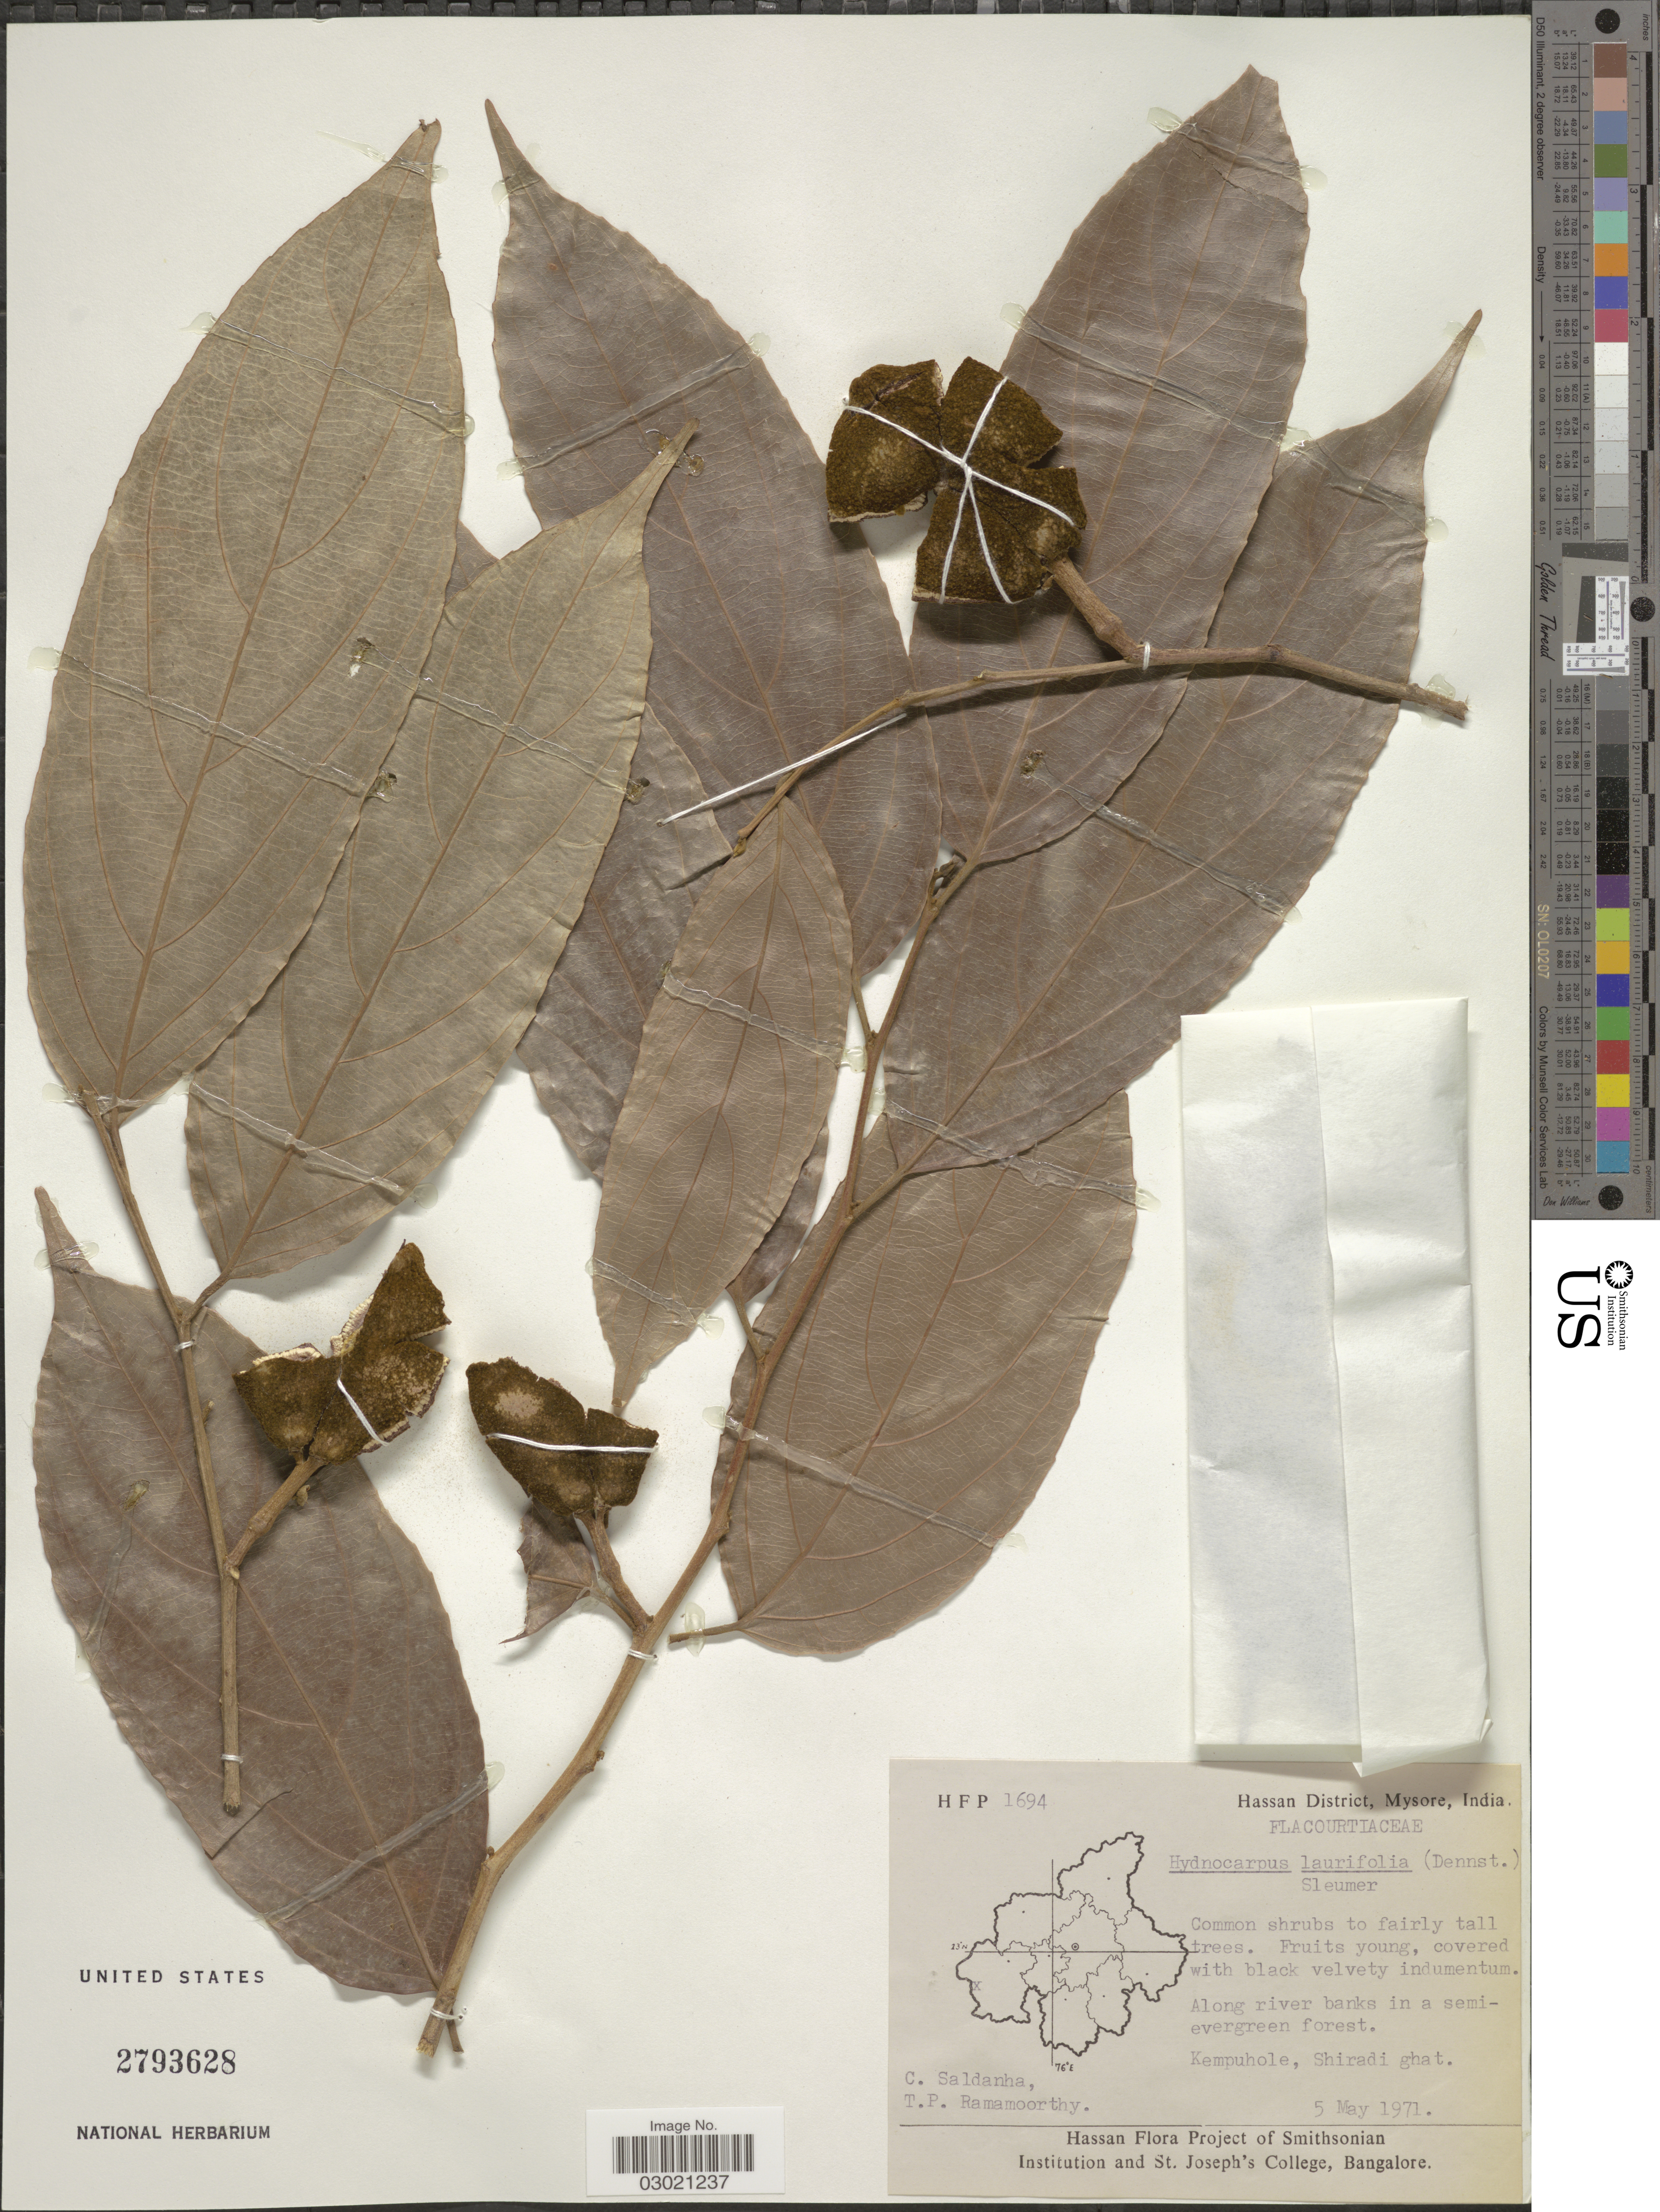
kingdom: Plantae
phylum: Tracheophyta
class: Magnoliopsida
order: Malpighiales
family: Achariaceae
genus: Hydnocarpus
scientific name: Hydnocarpus wightianus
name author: Blume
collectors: C. Saldanha & T. P. Ramamoorthy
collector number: HFP1694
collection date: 1971-05-05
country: India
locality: Hassan District, Mysore, Kempuhole, Shiradi ghat.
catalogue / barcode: US 2793628